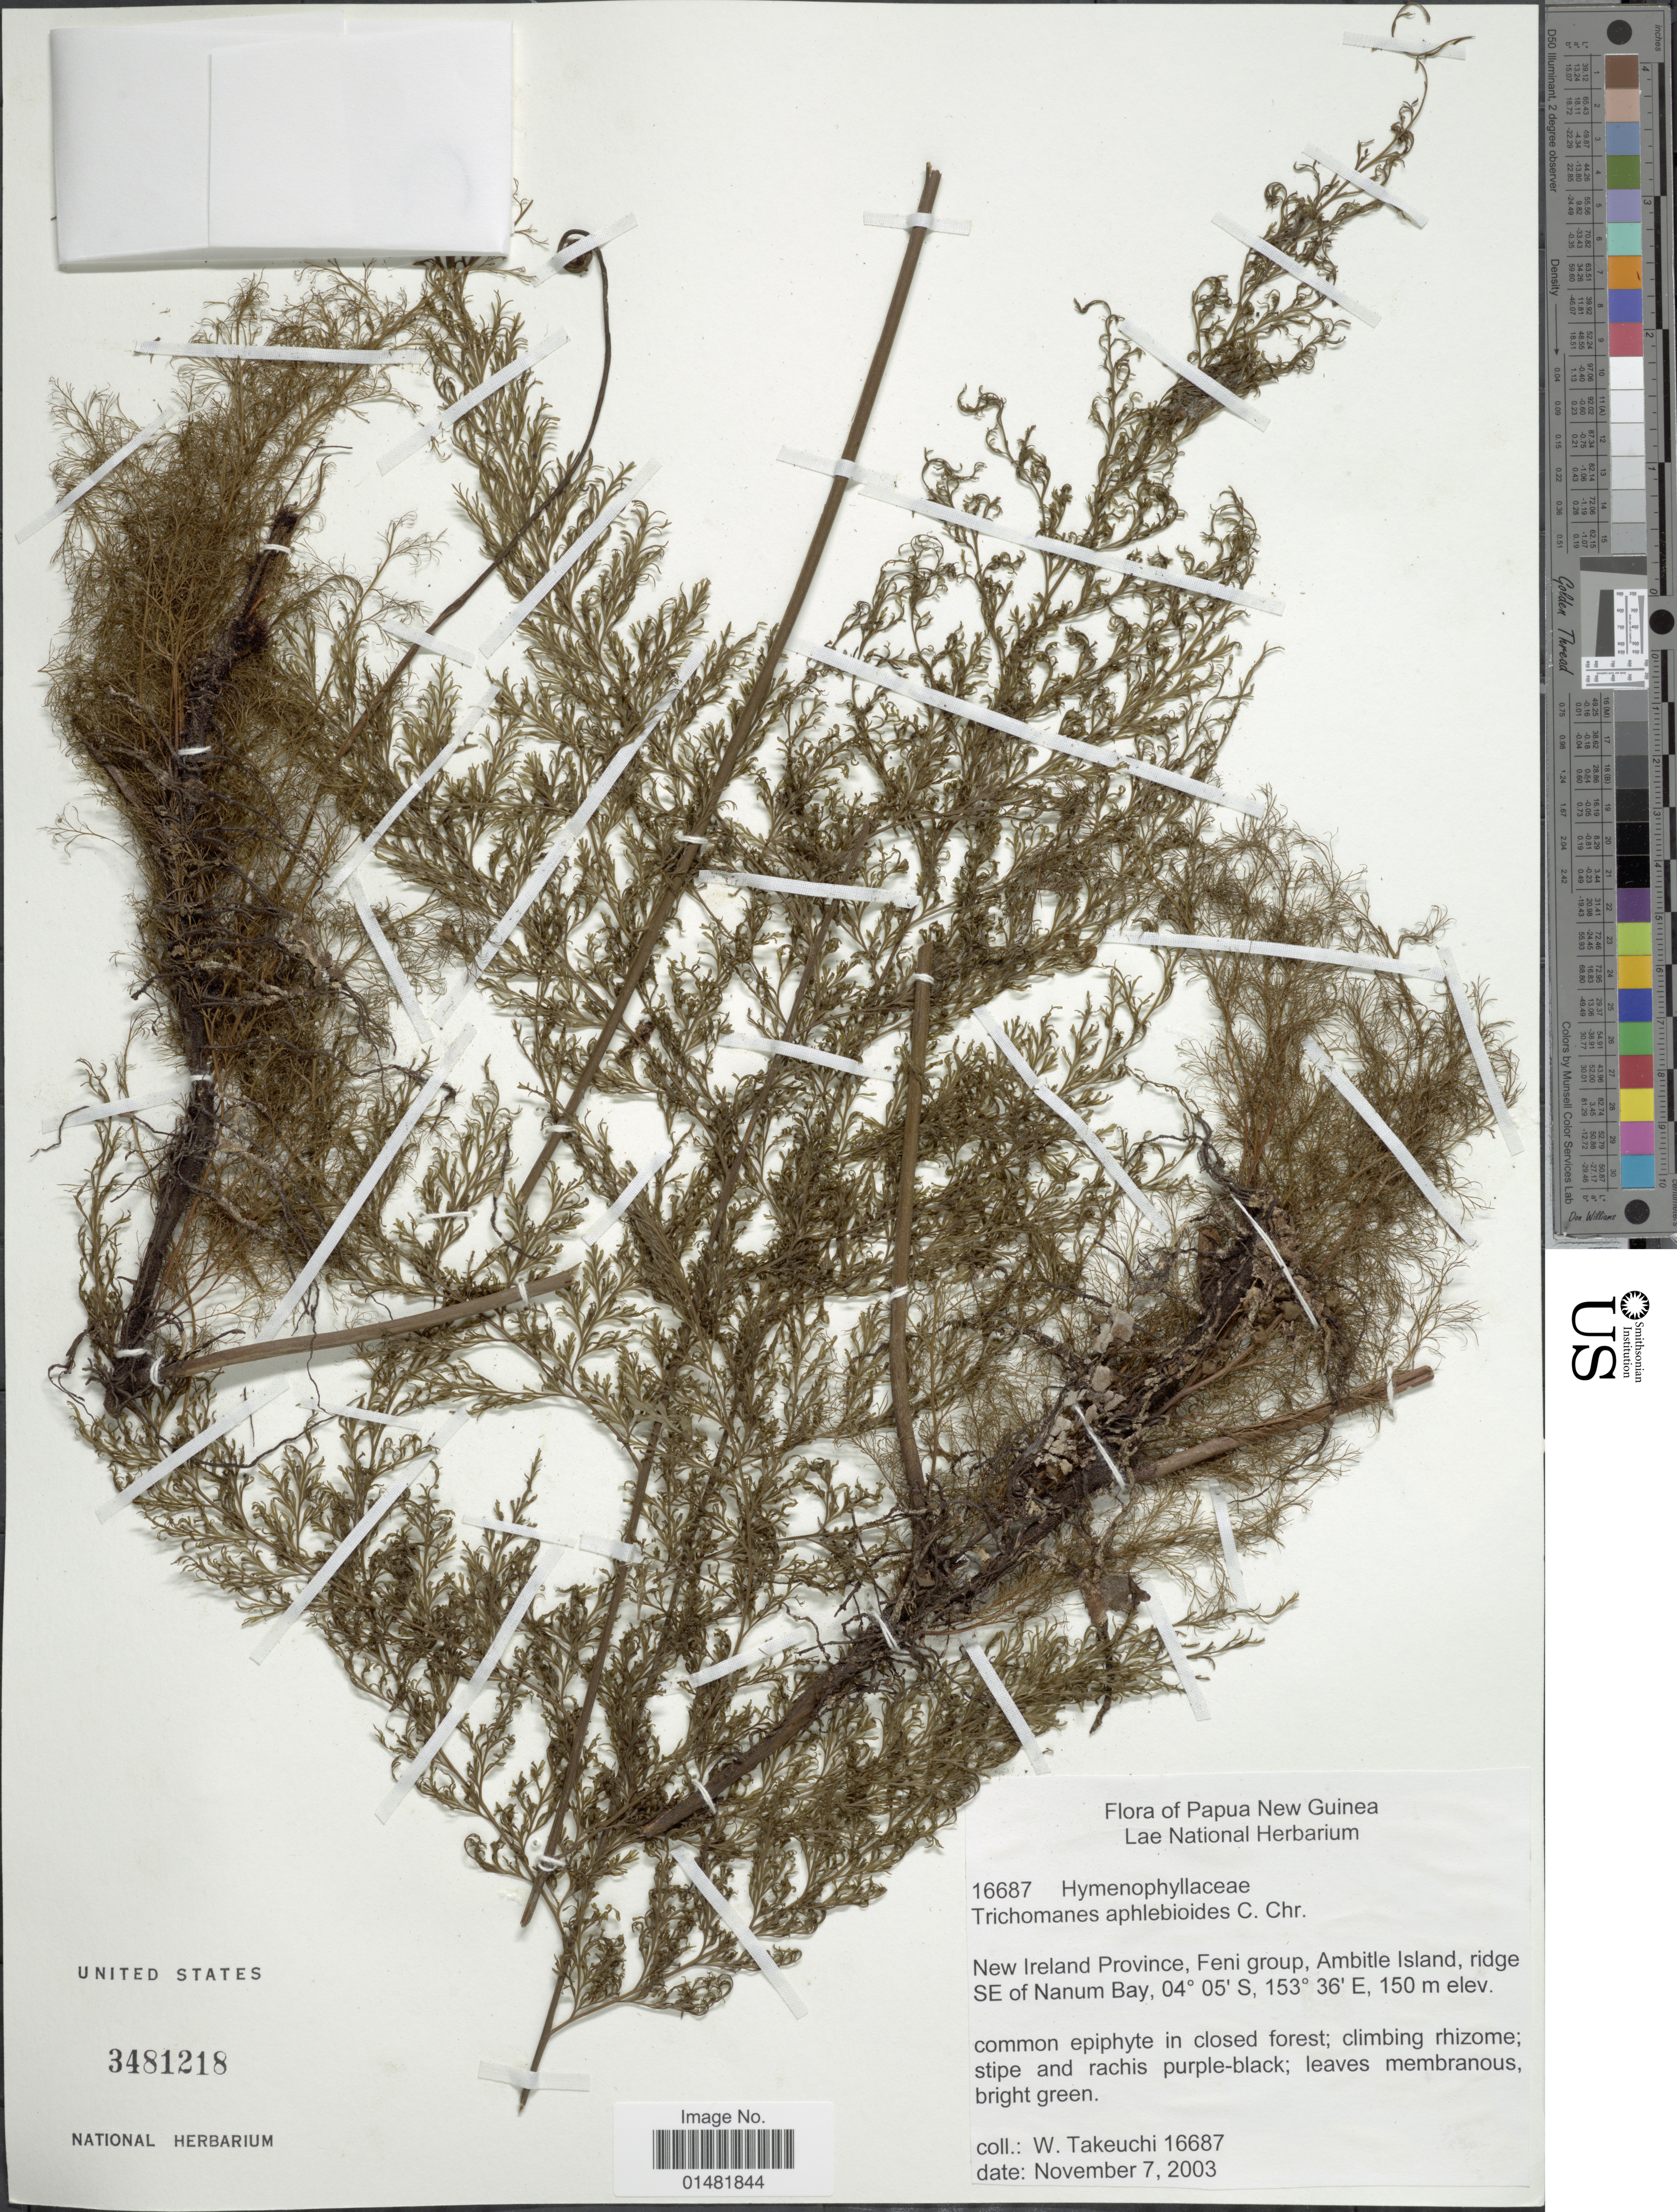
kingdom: Plantae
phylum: Tracheophyta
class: Polypodiopsida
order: Polypodiales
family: Pteridaceae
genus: Pteris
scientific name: Pteris moluccana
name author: Blume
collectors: W. Takeuchi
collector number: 16687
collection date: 2003-11-07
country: Papua New Guinea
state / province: New Ireland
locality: Feni group, Ambitle Island, ridge SE of Nanum Bay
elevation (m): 150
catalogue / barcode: US 3481218